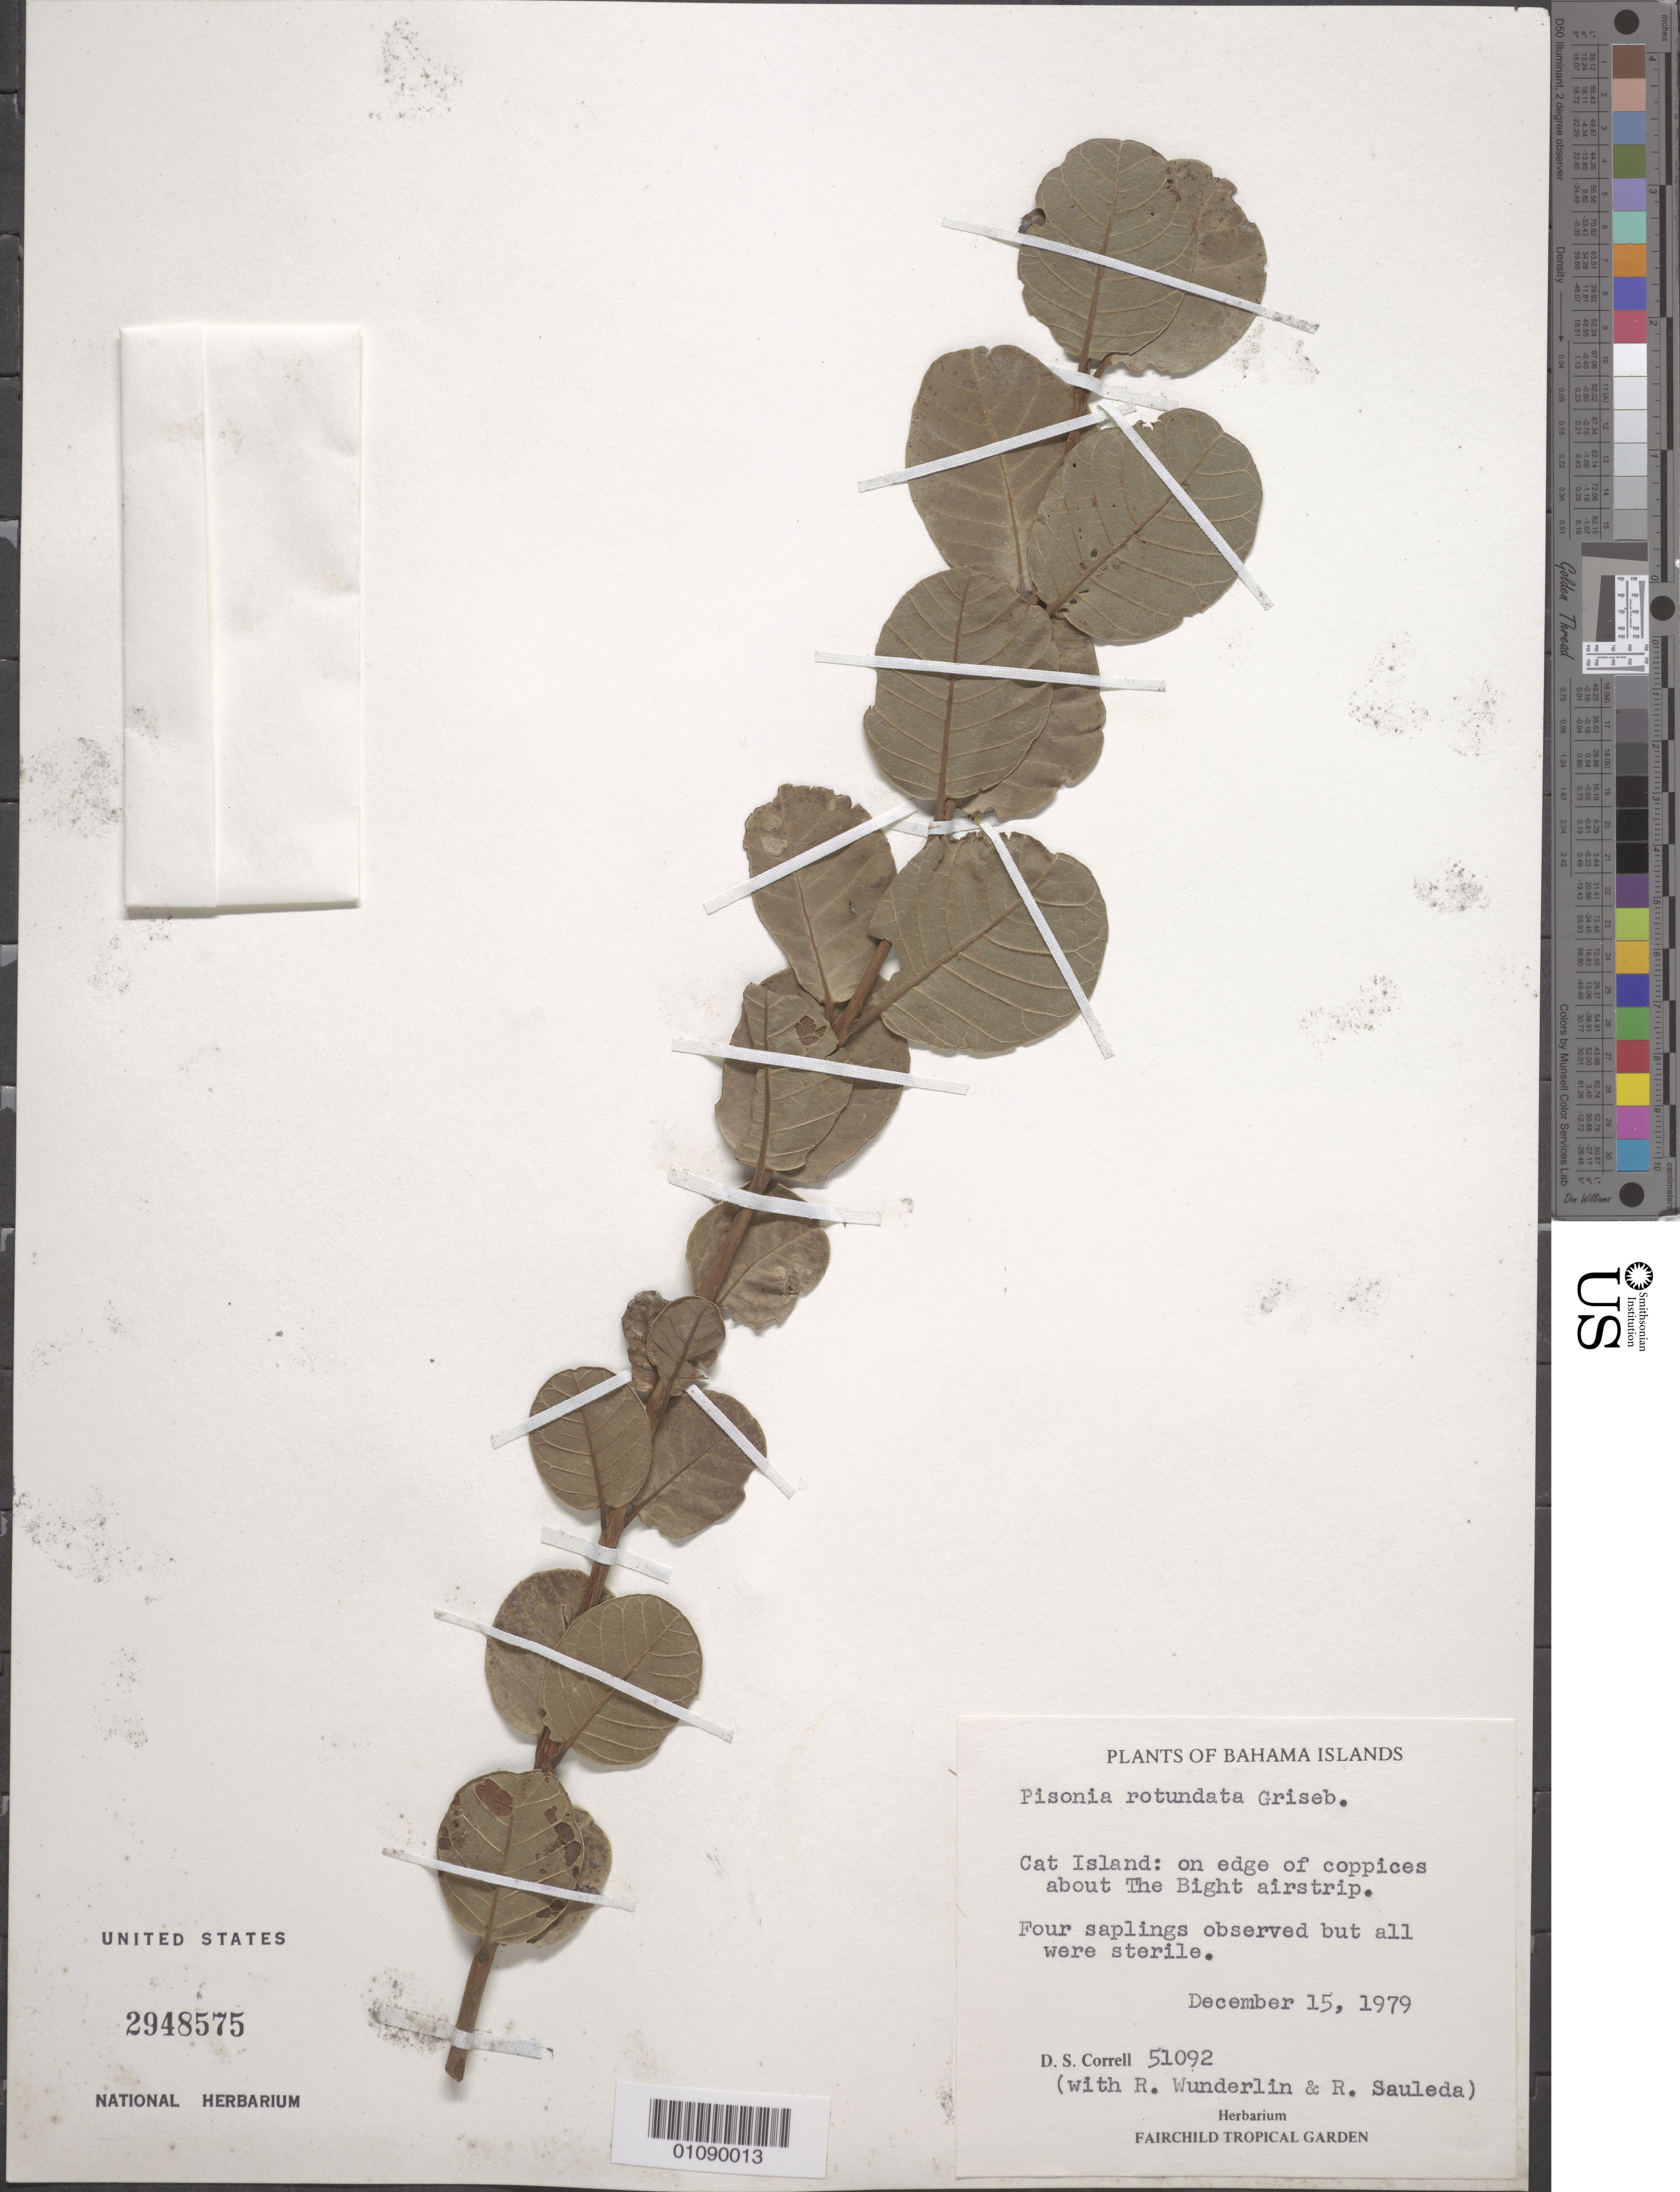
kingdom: Plantae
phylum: Tracheophyta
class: Magnoliopsida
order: Caryophyllales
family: Nyctaginaceae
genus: Pisonia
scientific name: Pisonia rotundata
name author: Griseb.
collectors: D. S. Correll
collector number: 51092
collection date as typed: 15 Dec 1979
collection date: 1979-12-15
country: Bahamas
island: Cat I.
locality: Cat Island: About the Bight airstrip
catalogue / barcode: US 2948575